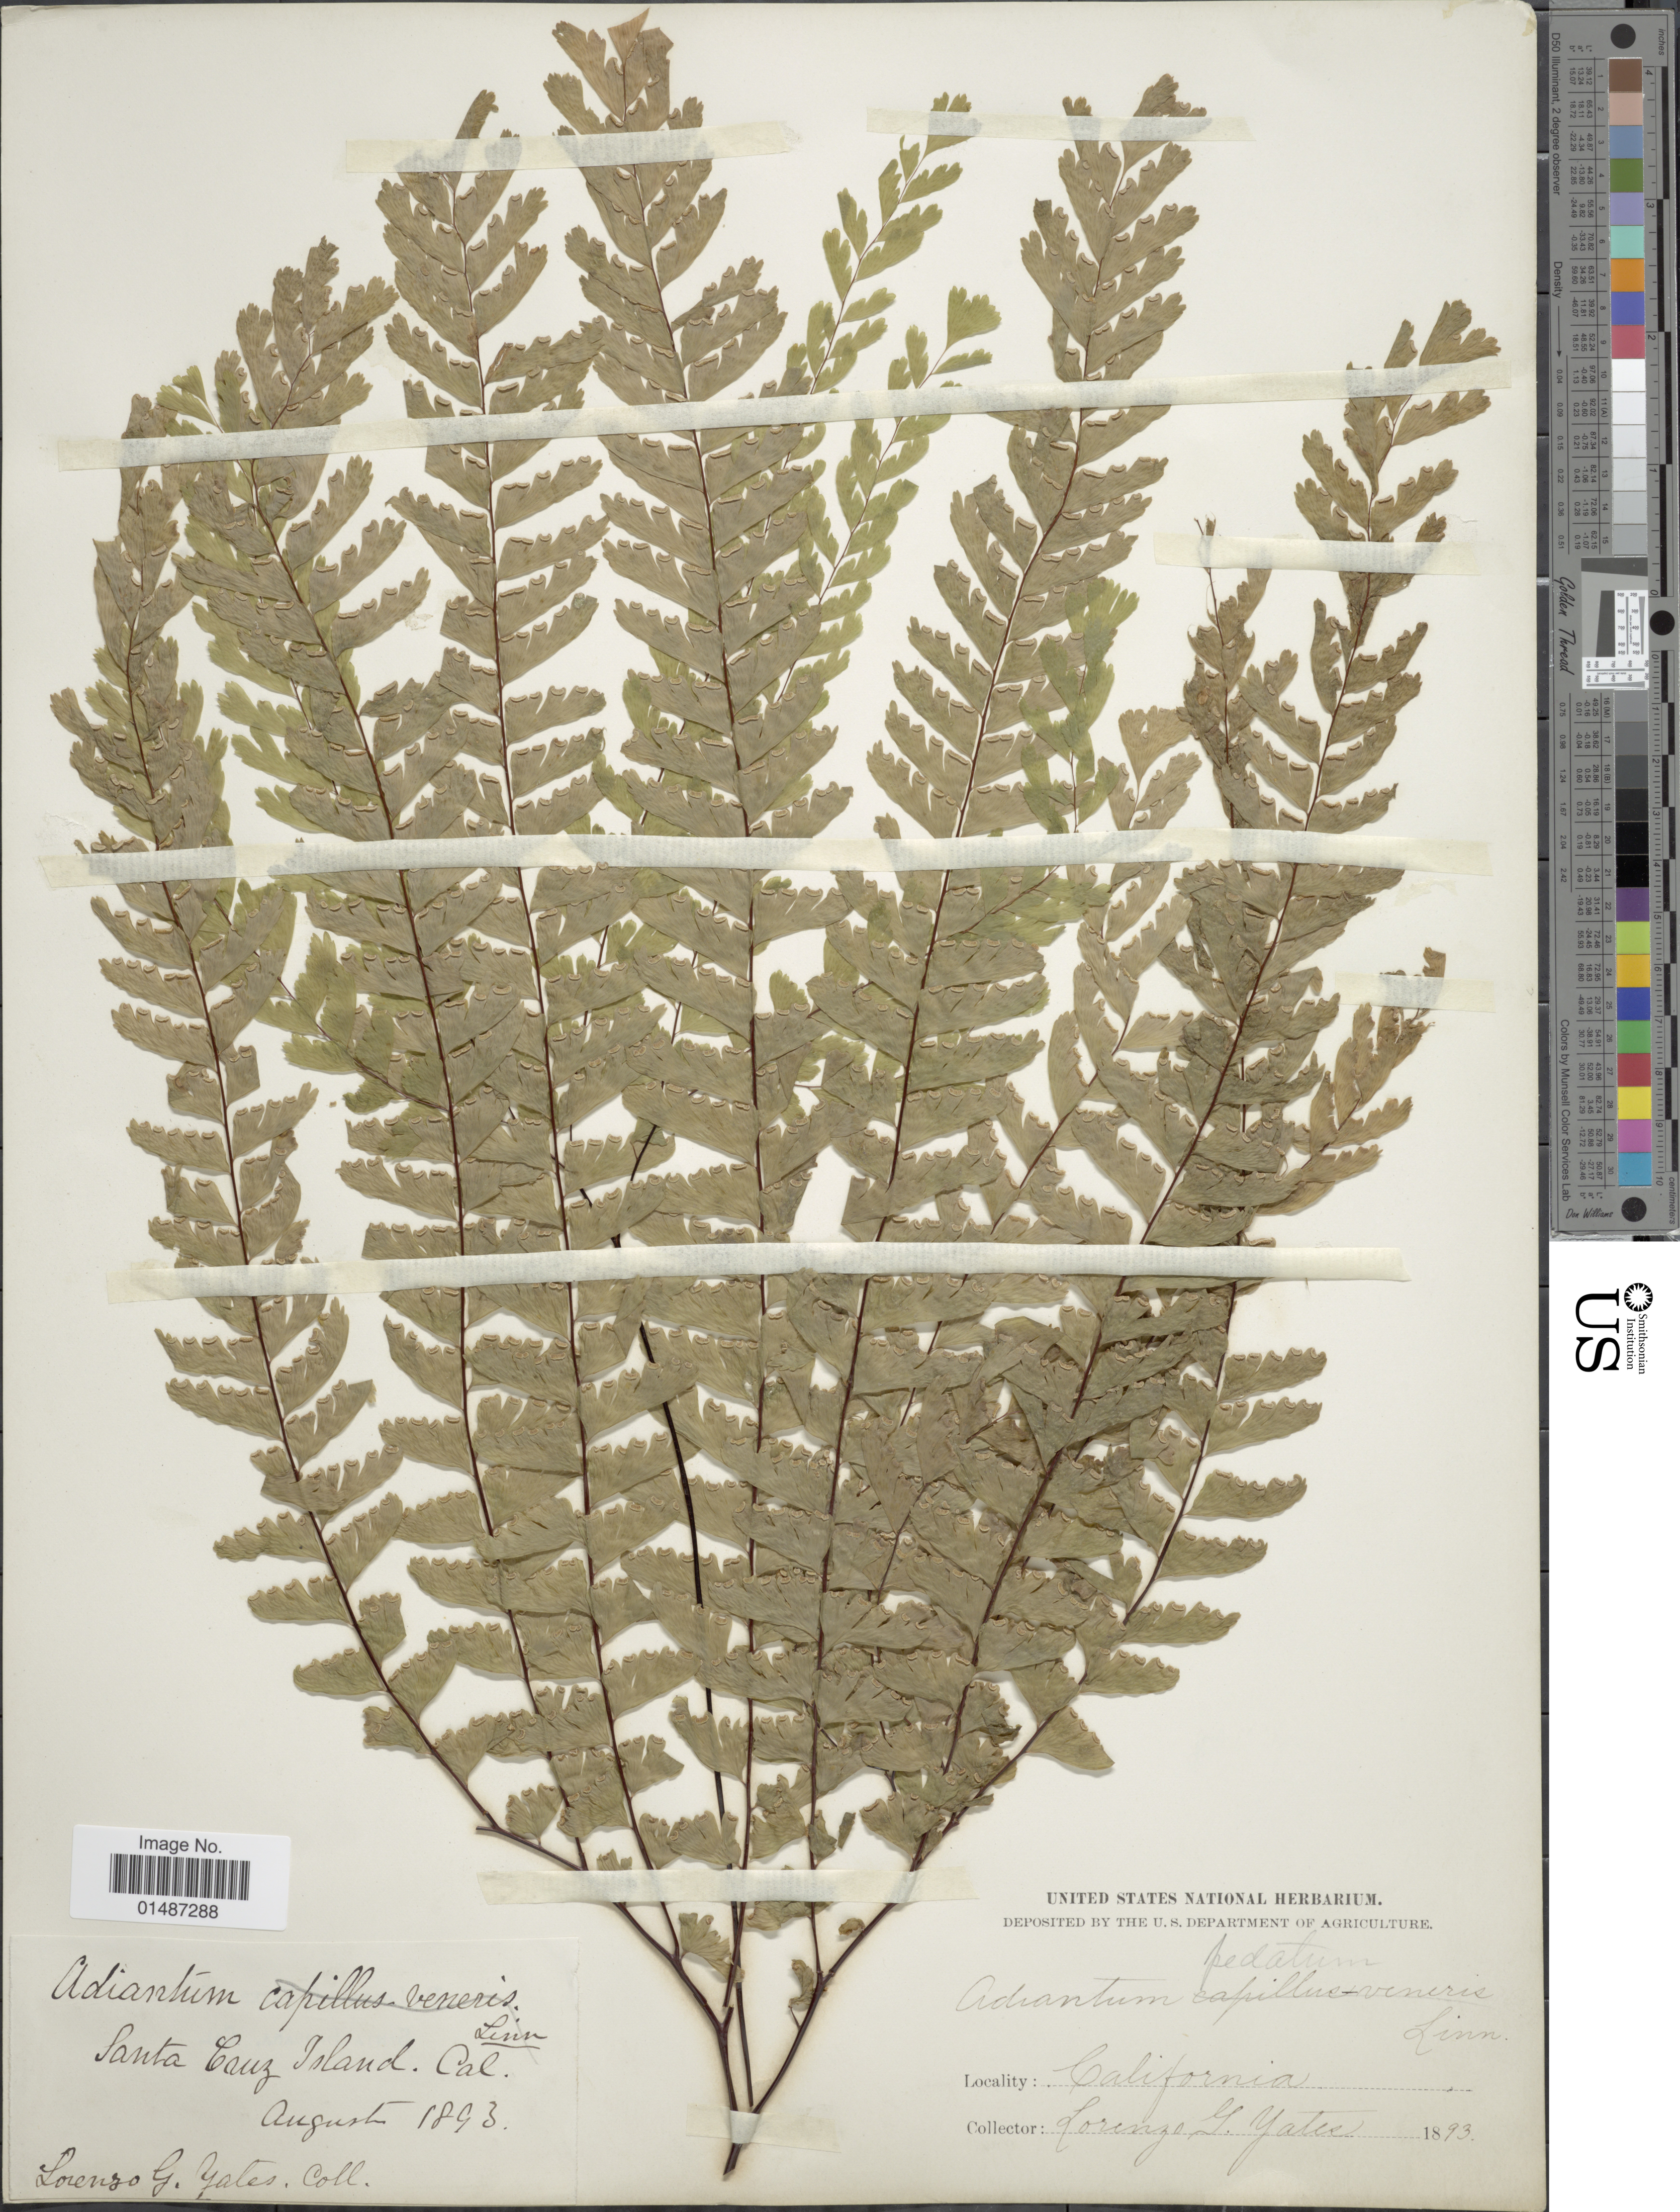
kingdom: Plantae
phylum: Tracheophyta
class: Polypodiopsida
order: Polypodiales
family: Pteridaceae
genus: Adiantum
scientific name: Adiantum pedatum subsp. aleuticum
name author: (Rupr.) Calder & Roy L. Taylor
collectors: L. G. Yates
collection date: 1893-08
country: United States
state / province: California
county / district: Santa Barbara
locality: Santa Cruz Island.